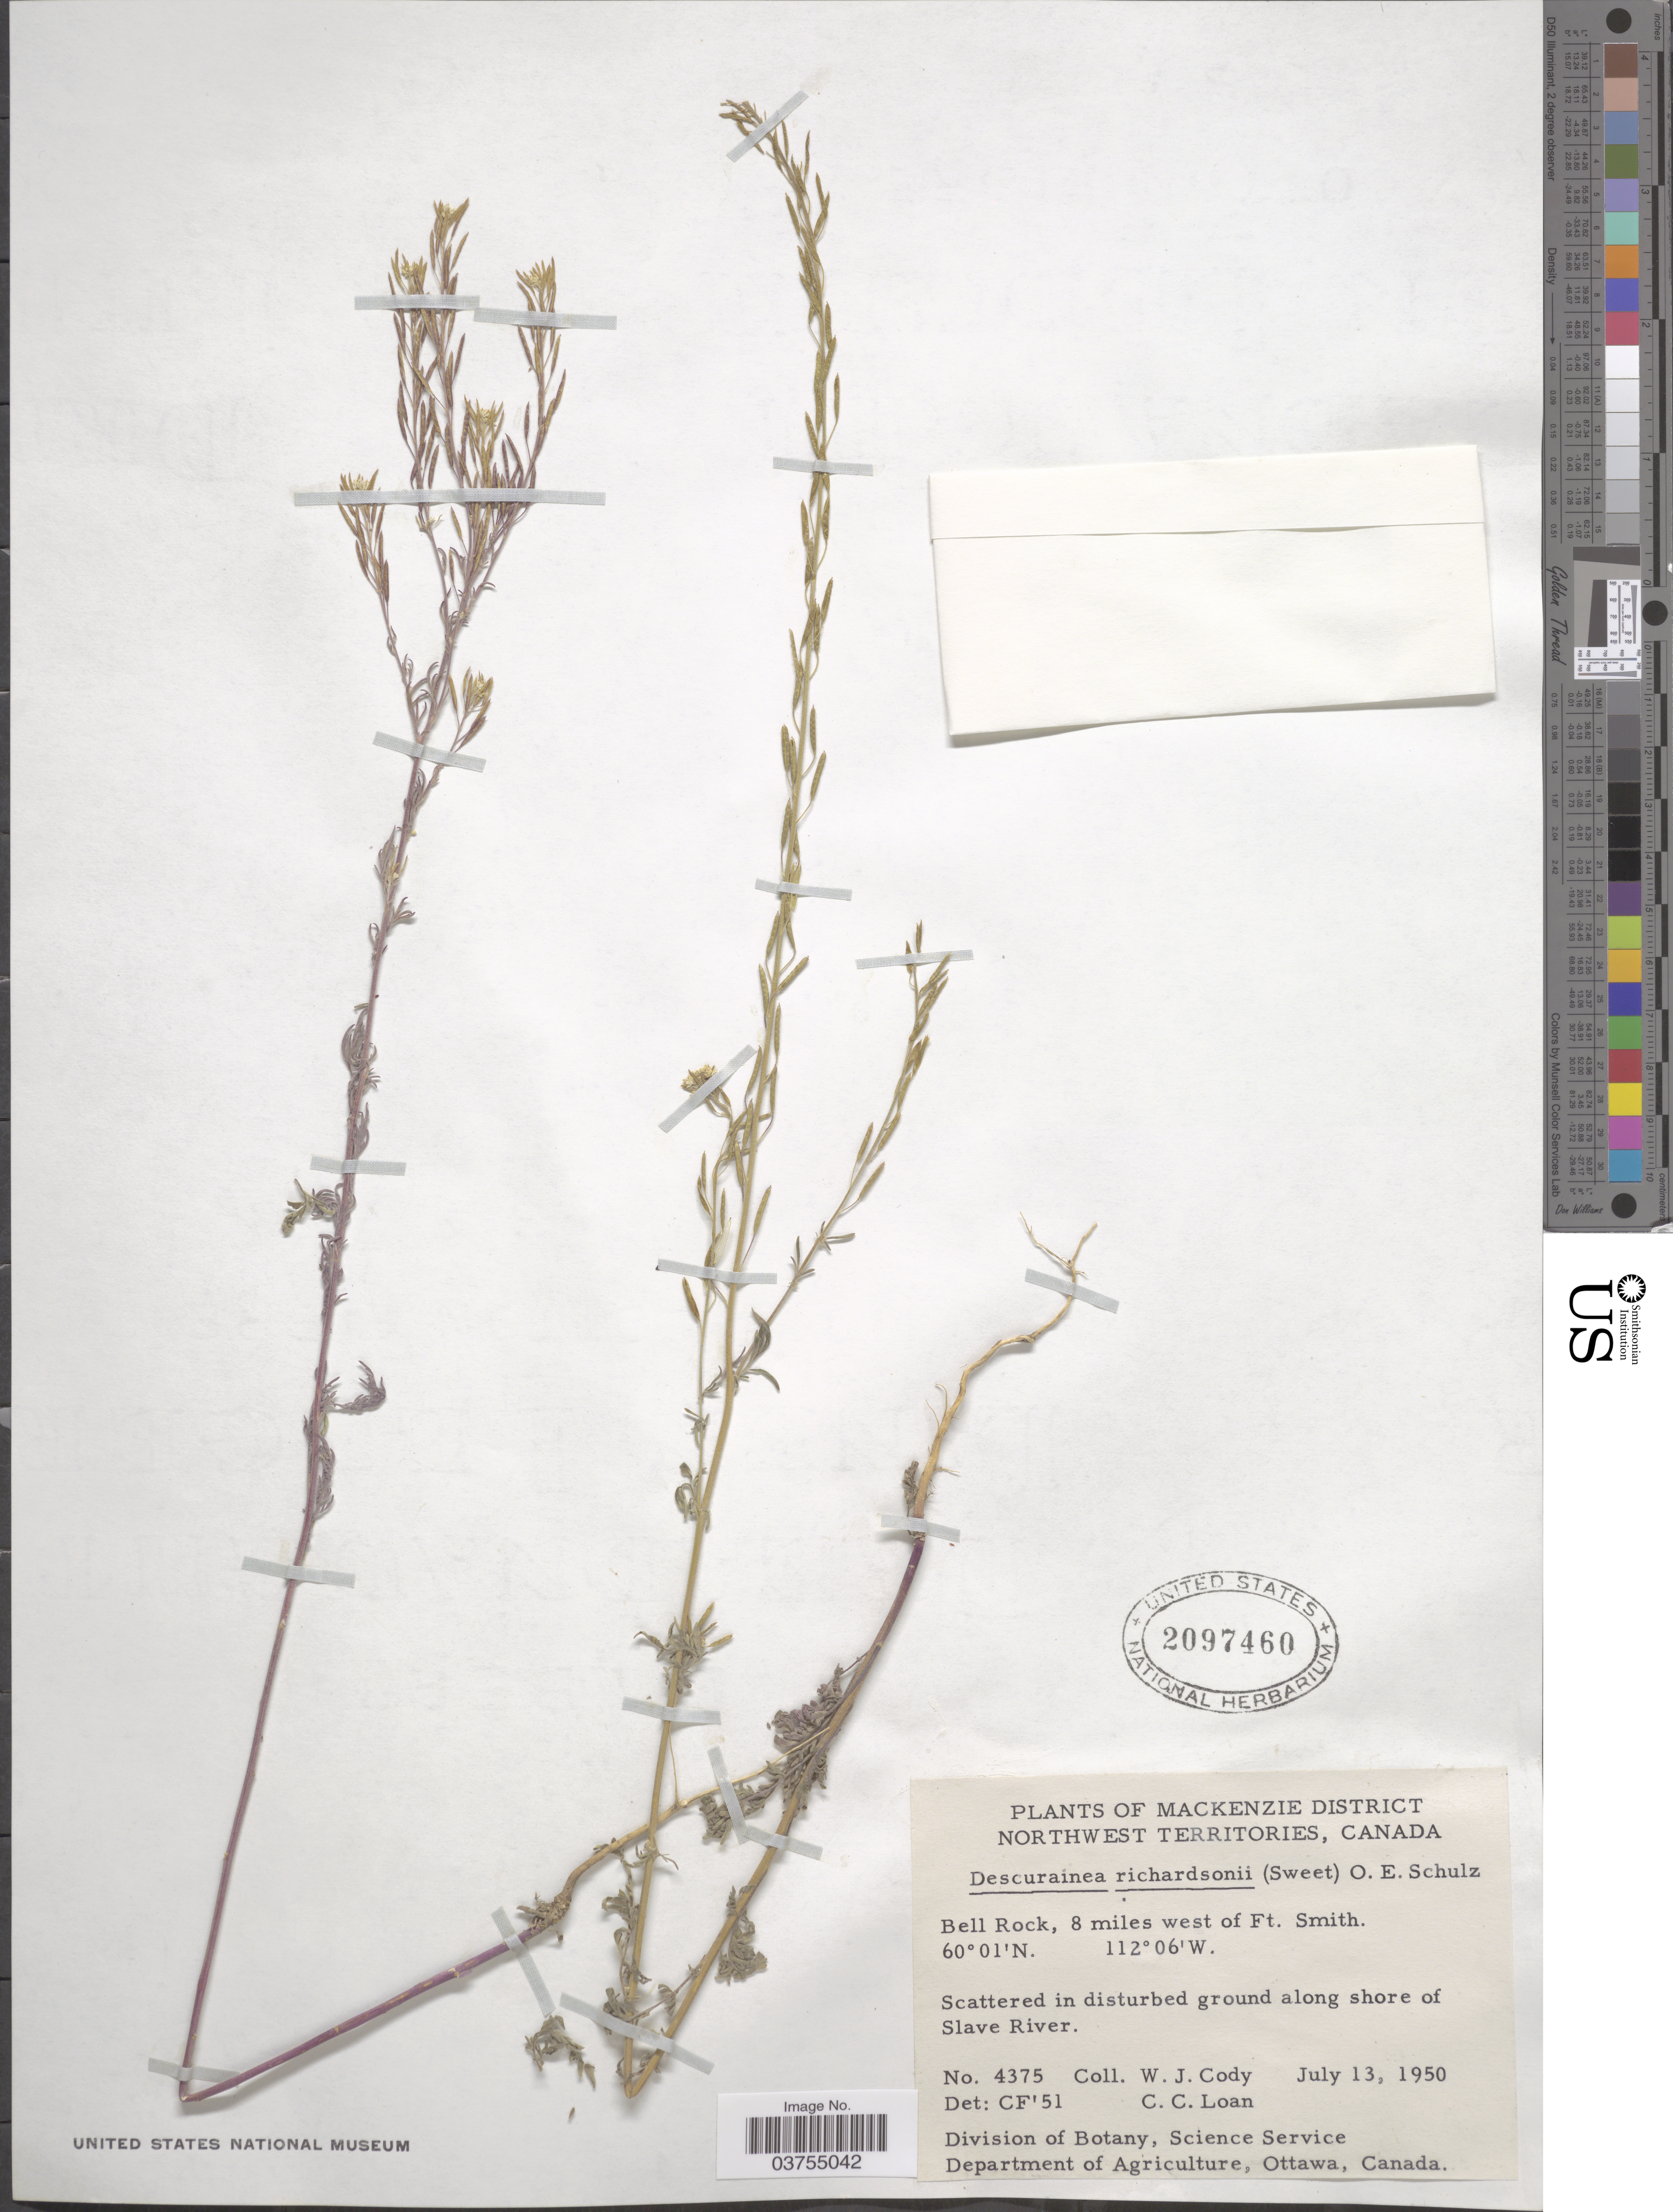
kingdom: Plantae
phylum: Tracheophyta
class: Magnoliopsida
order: Brassicales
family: Brassicaceae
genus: Descurainia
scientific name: Descurainia richardsonii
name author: (C.A. Mey.) O.E. Schulz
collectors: W. Cody & C. Loan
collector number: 4375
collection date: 1950-07-13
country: Canada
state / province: Northwest Territories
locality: Mackenzie District. Along shore of Slave River.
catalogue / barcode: US 2097460